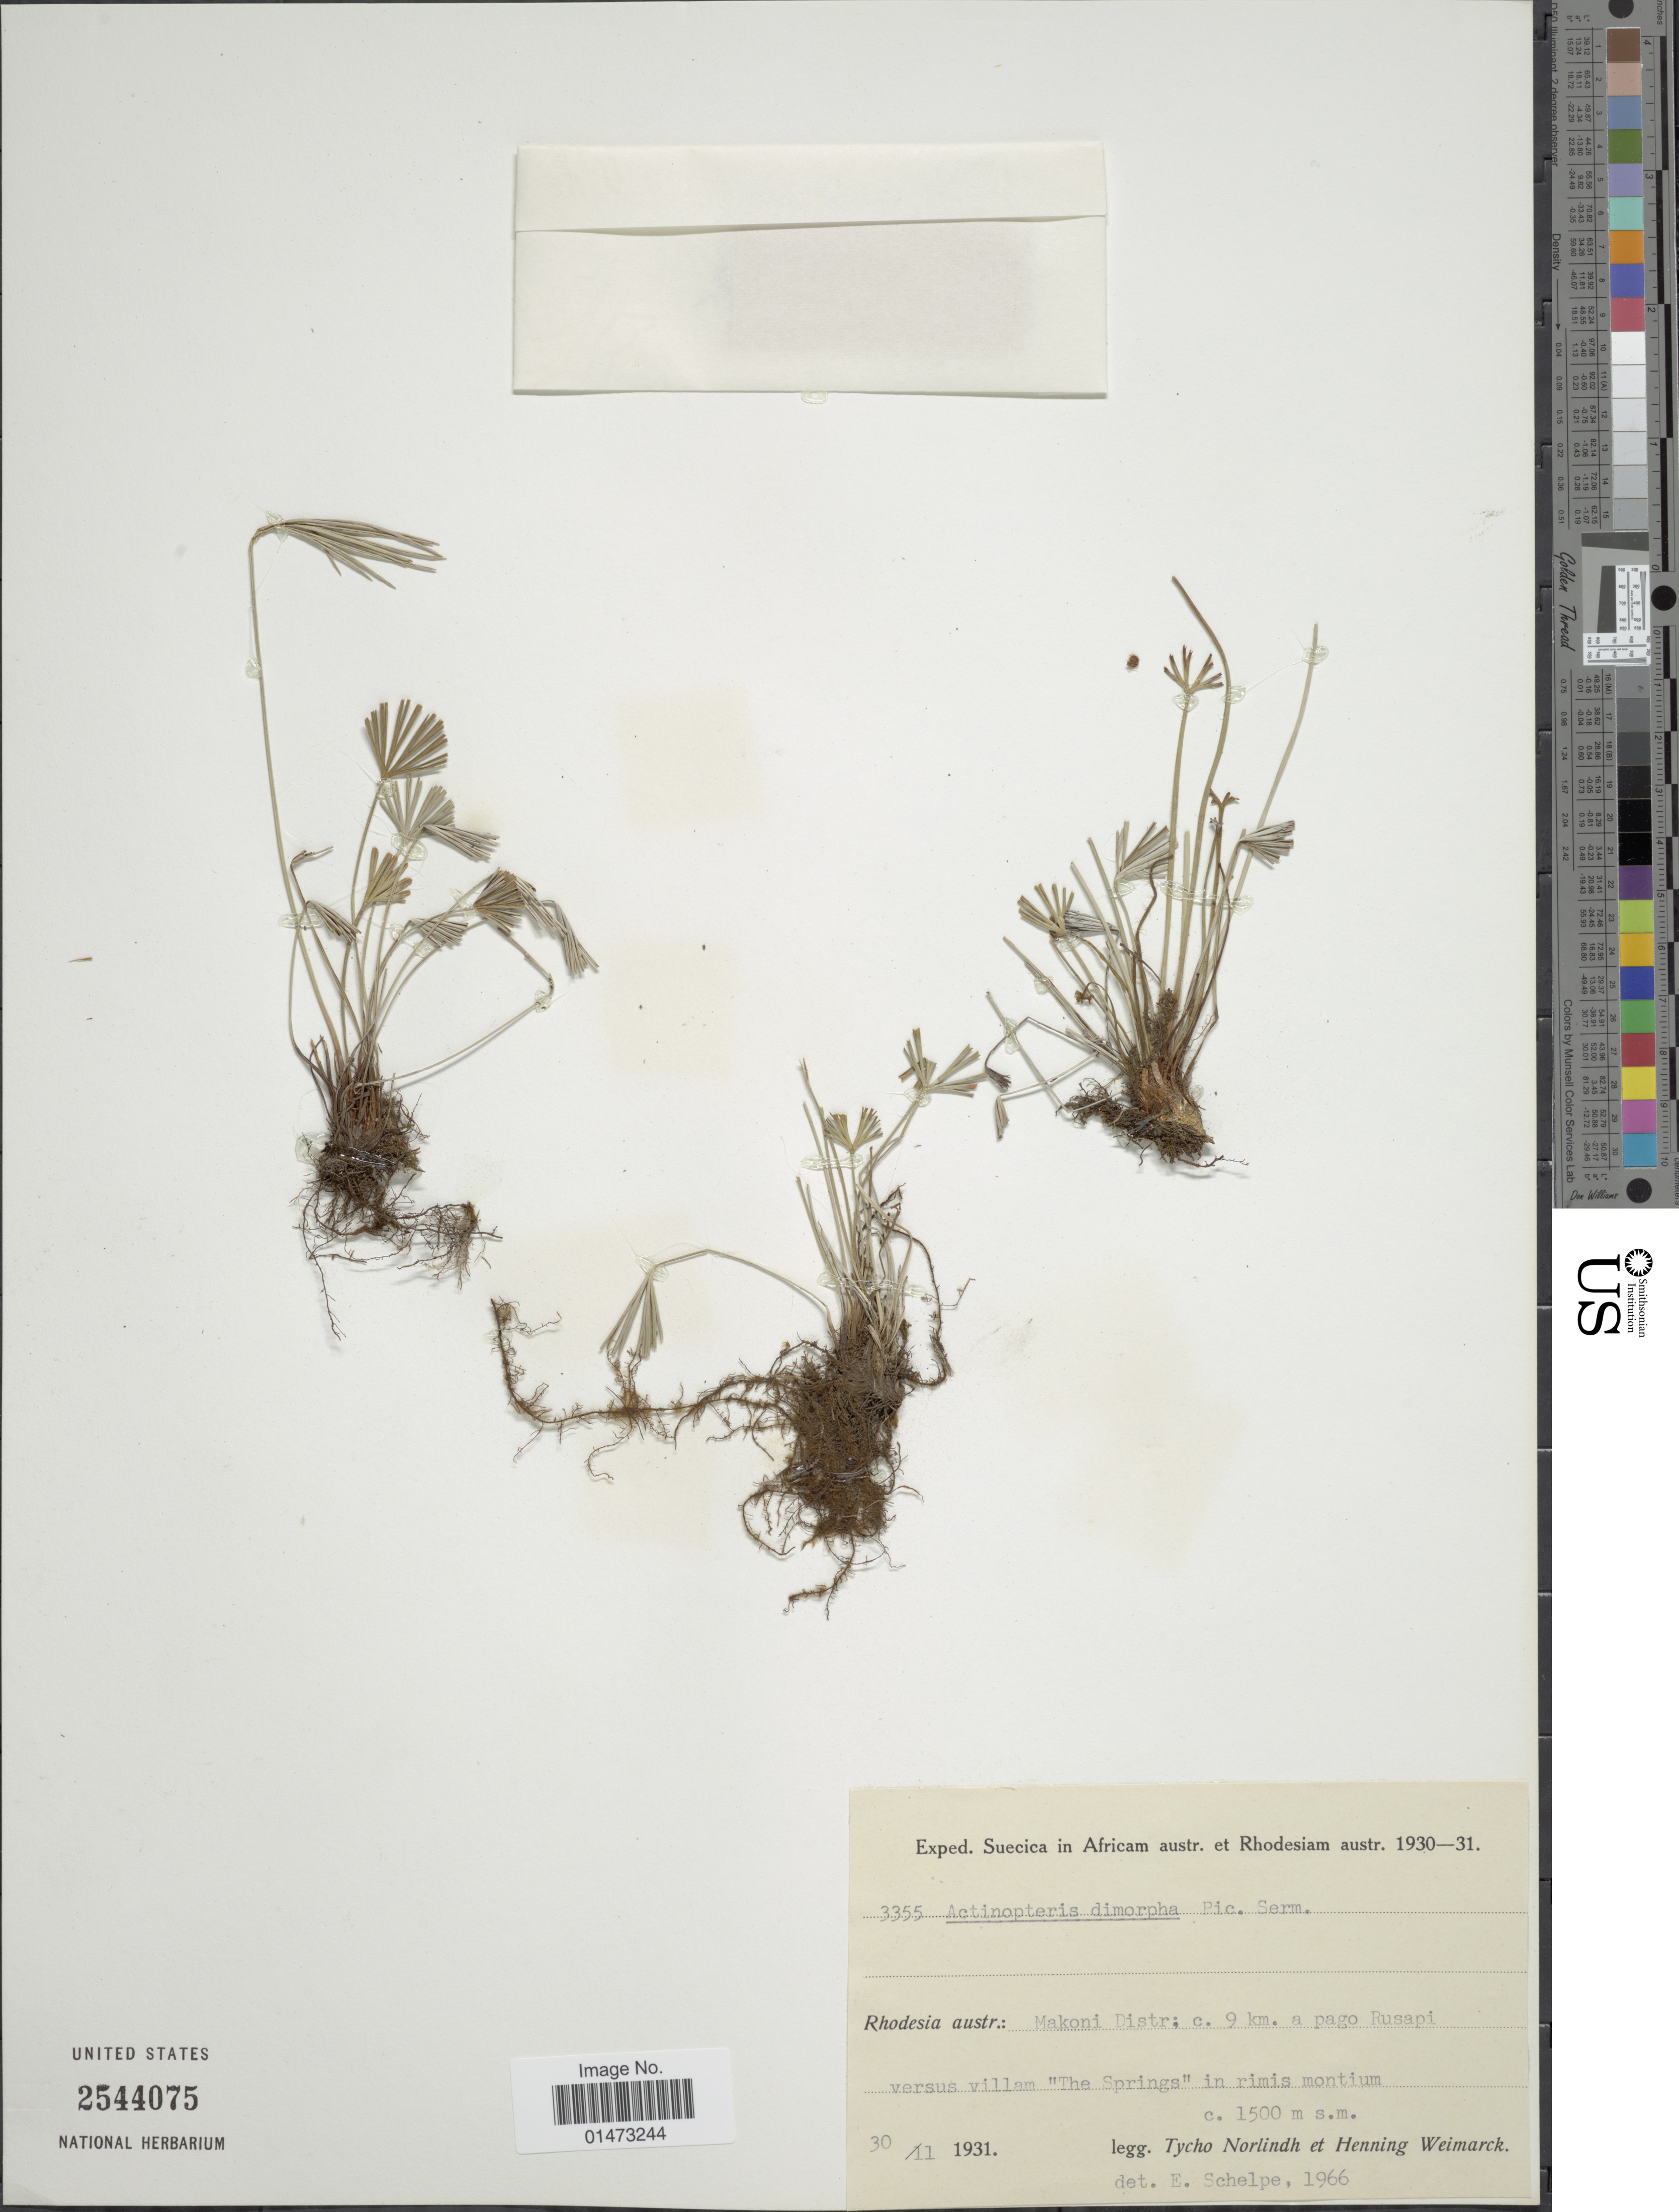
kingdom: Plantae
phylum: Tracheophyta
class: Polypodiopsida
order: Polypodiales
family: Pteridaceae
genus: Actiniopteris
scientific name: Actiniopteris dimorpha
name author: Pic. Serm.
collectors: N. T. Norlindh & H. Weimarck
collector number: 3355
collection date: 1931-11-30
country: Zimbabwe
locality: Suecica in Africam austr. et Rhodesiam austr., Rhodesia austr: Makoni Distr: c. 90 km. a pago Rusapi versus villam "The Springs"in rimis montium.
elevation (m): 1500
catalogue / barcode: US 2544075